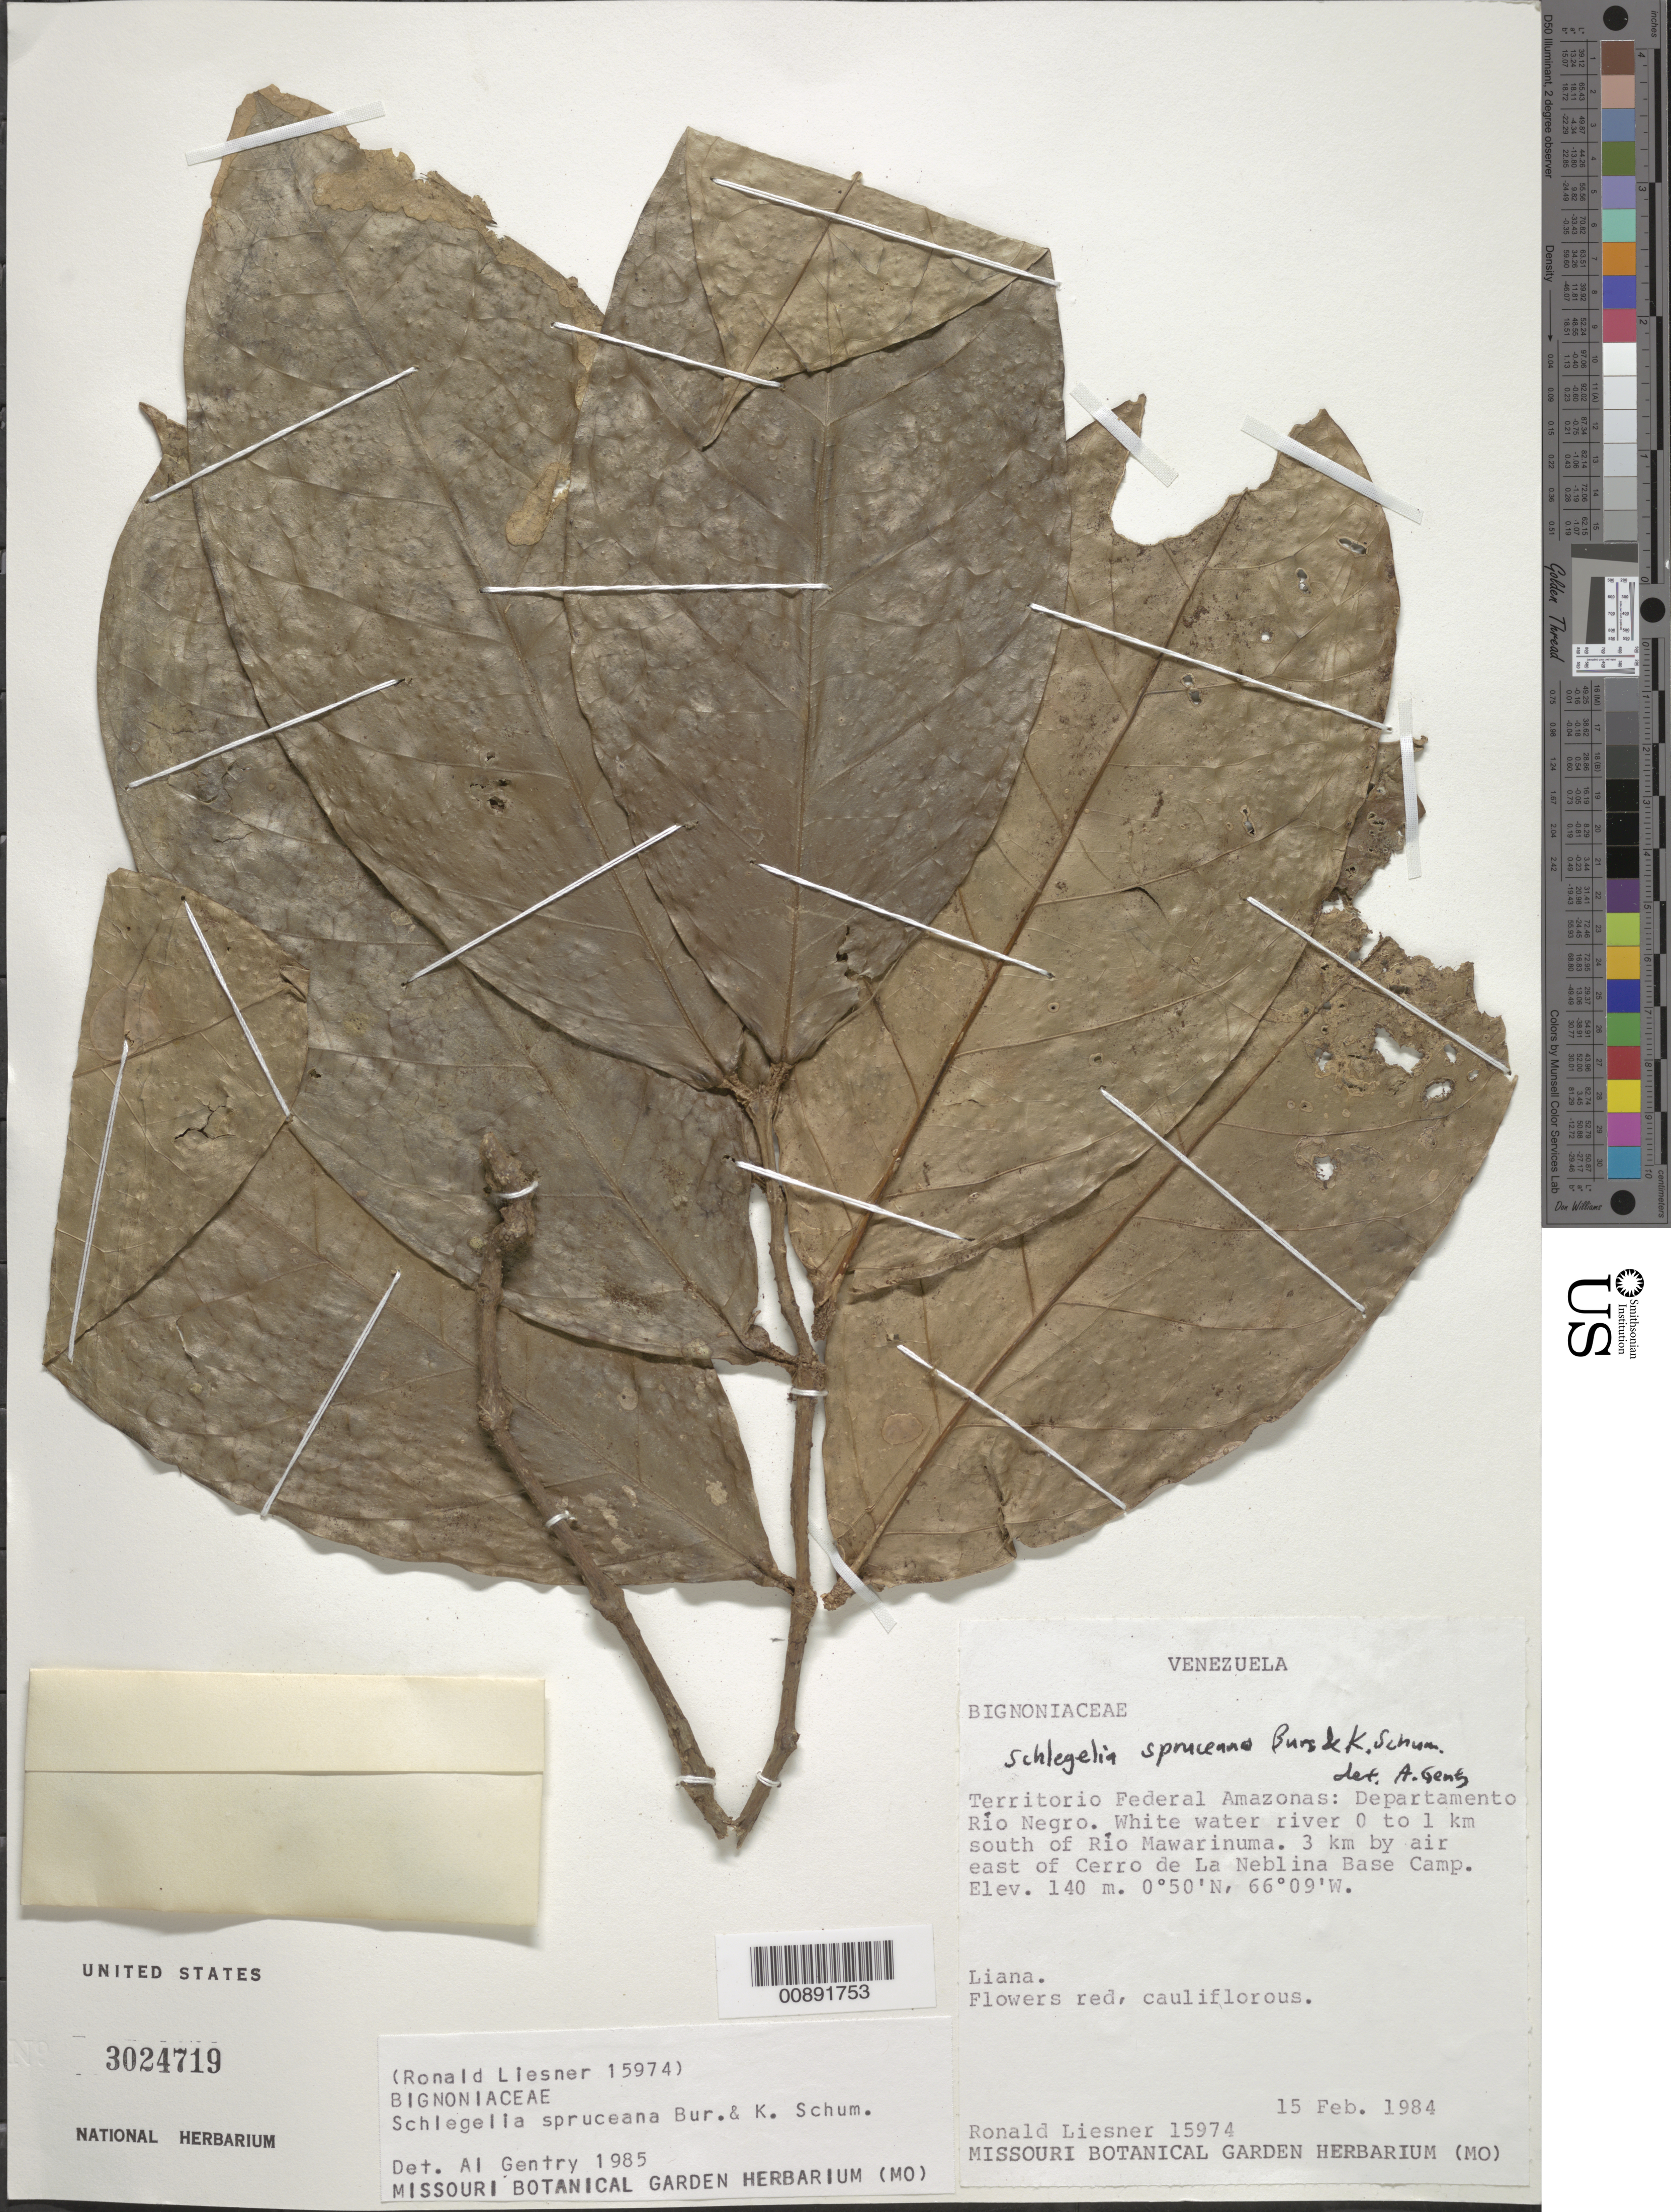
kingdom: Plantae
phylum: Tracheophyta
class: Magnoliopsida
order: Lamiales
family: Schlegeliaceae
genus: Schlegelia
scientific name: Schlegelia spruceana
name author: Bureau & K. Schum.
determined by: Gentry, A. H.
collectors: R. L. Liesner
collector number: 15974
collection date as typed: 15-Feb-84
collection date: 1984-02-15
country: Venezuela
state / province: Amazonas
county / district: Río Negro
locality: Río Mawarinuma, 0-1 km S of, 3 km by air east of Cerro de la Neblina base camp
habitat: Near white water river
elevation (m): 140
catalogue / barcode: US 3024719